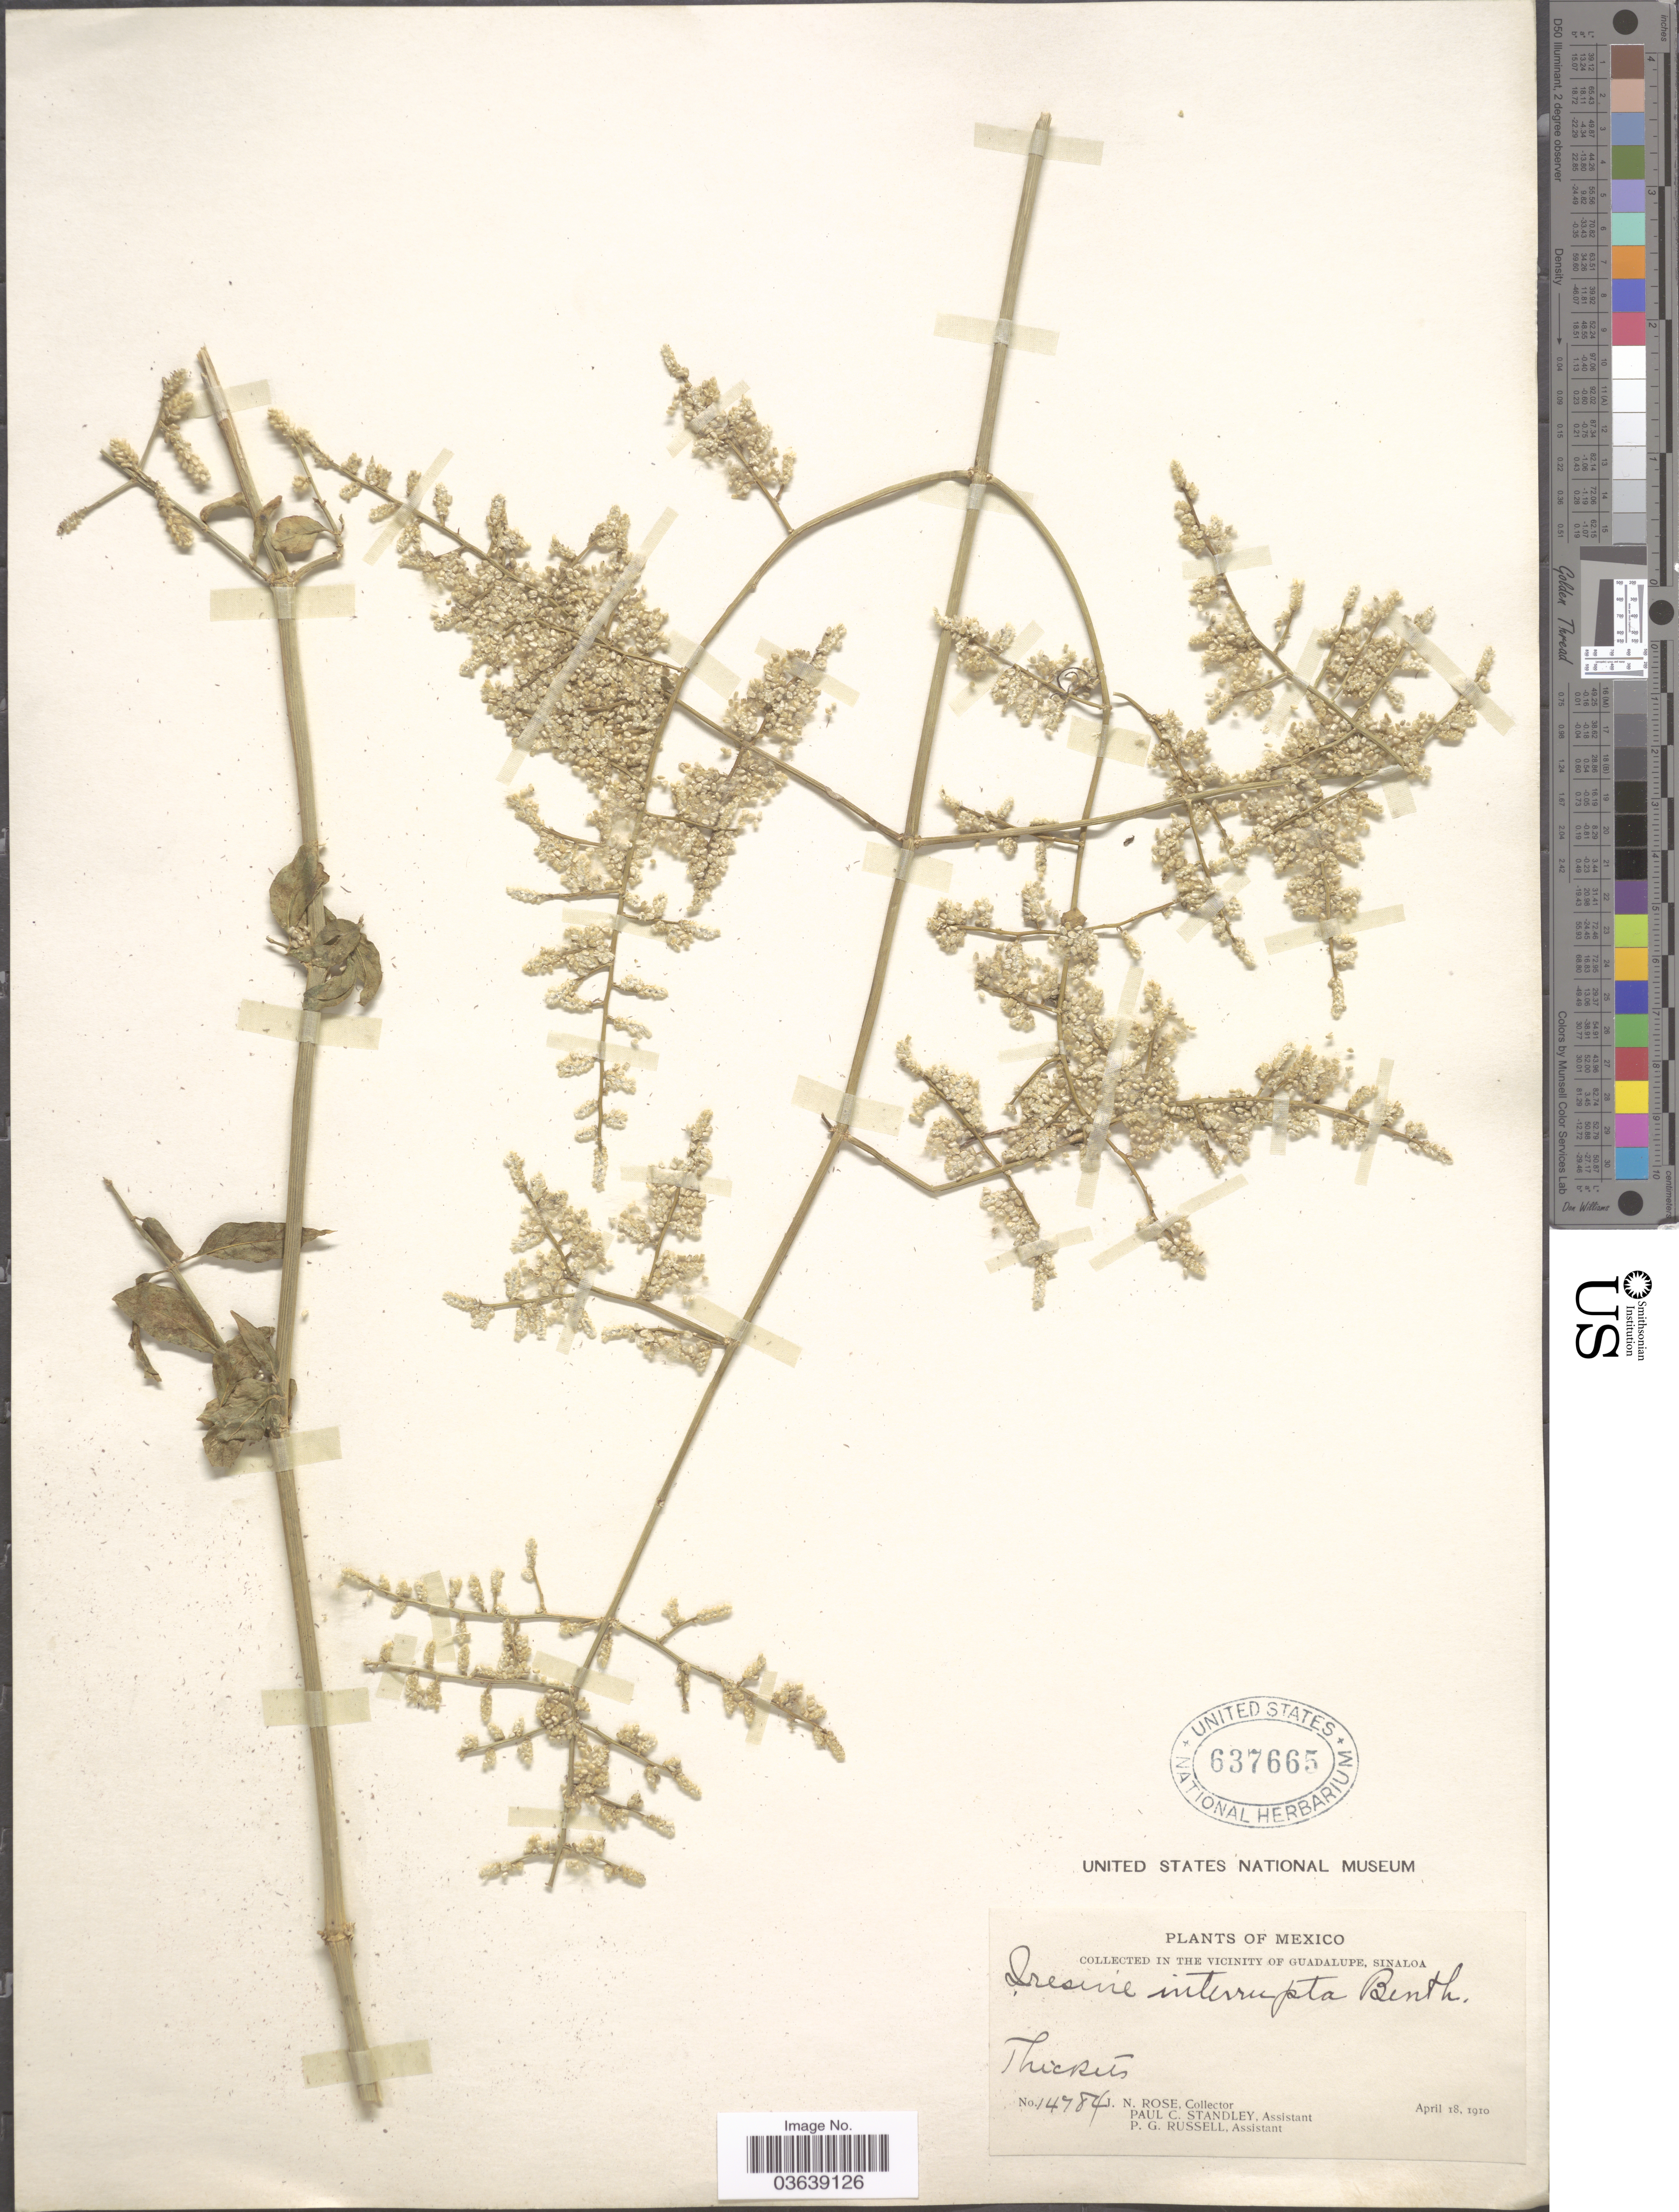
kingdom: Plantae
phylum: Tracheophyta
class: Magnoliopsida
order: Caryophyllales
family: Amaranthaceae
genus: Iresine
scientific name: Iresine interrupta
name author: Benth.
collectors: J. N. Rose, P. C. Standley & P. G. Russell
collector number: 14784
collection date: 1910-04-18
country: Mexico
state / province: Sinaloa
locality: In the vicinity of Guadalupe.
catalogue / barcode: US 637665